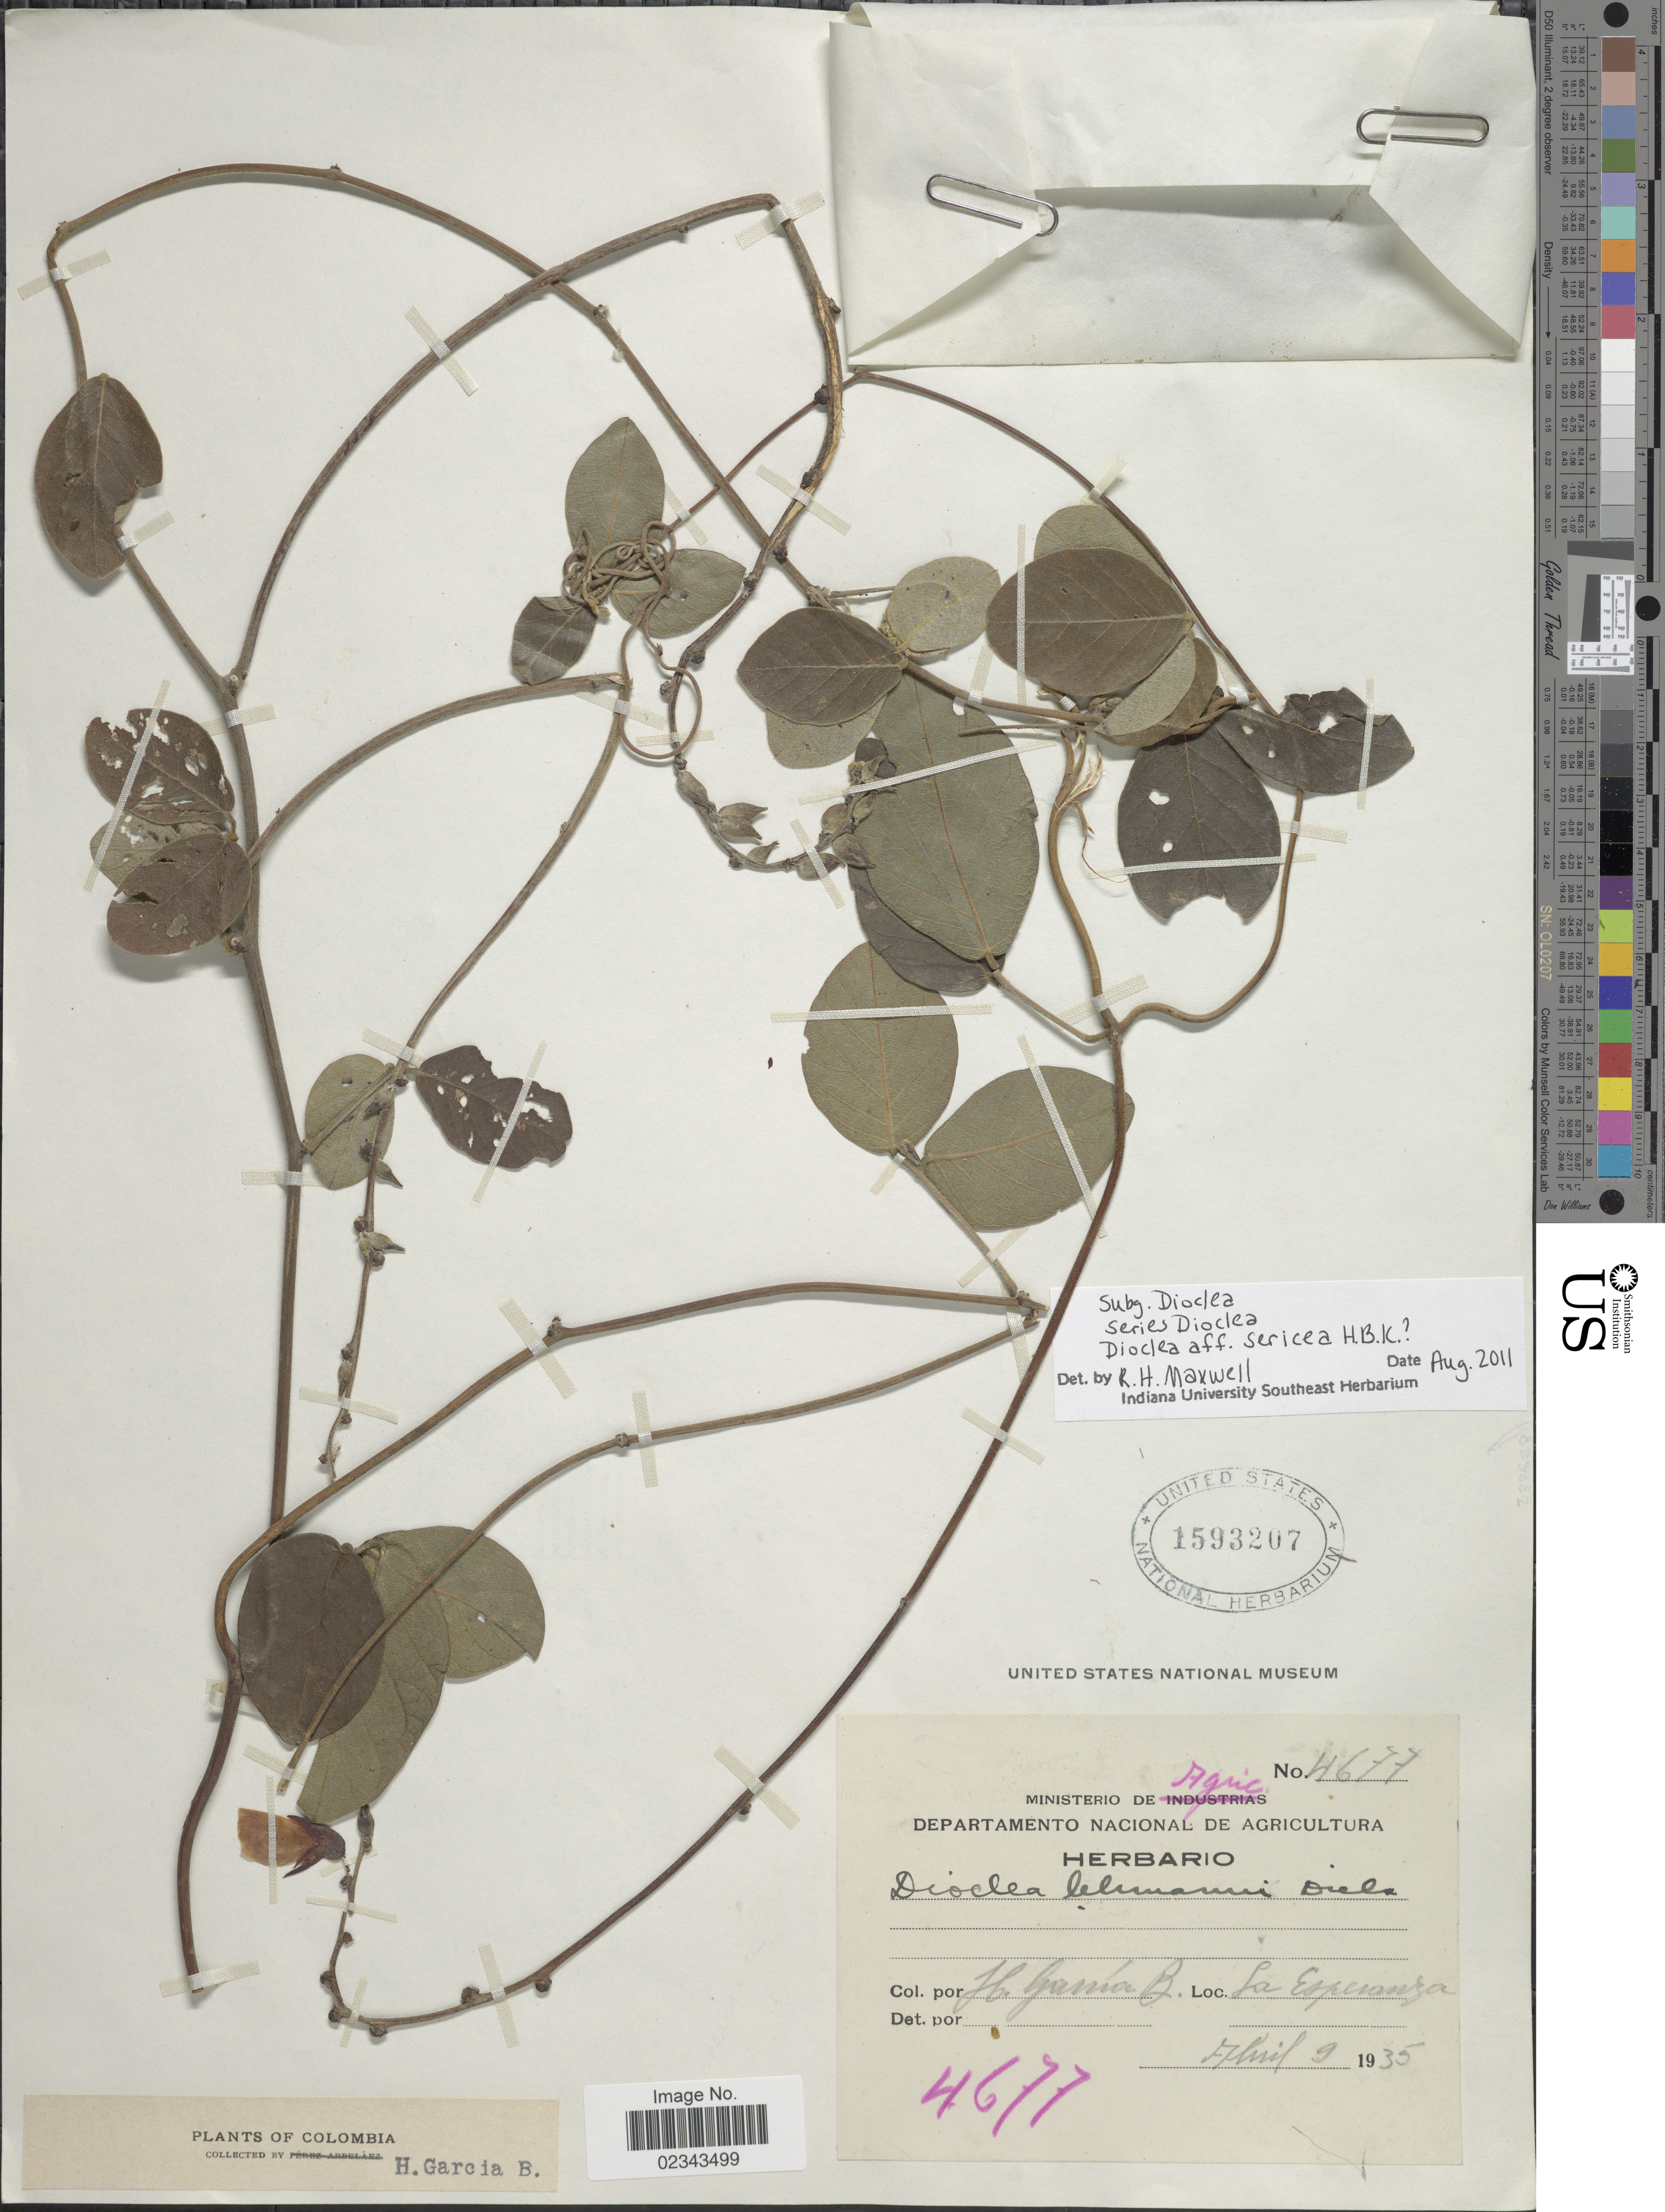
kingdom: Plantae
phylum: Tracheophyta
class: Magnoliopsida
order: Fabales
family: Fabaceae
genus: Dioclea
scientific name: Dioclea sericea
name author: Kunth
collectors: H. García Barriga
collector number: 4677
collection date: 1935-04-09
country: Colombia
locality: La Esperanza.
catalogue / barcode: US 1593207